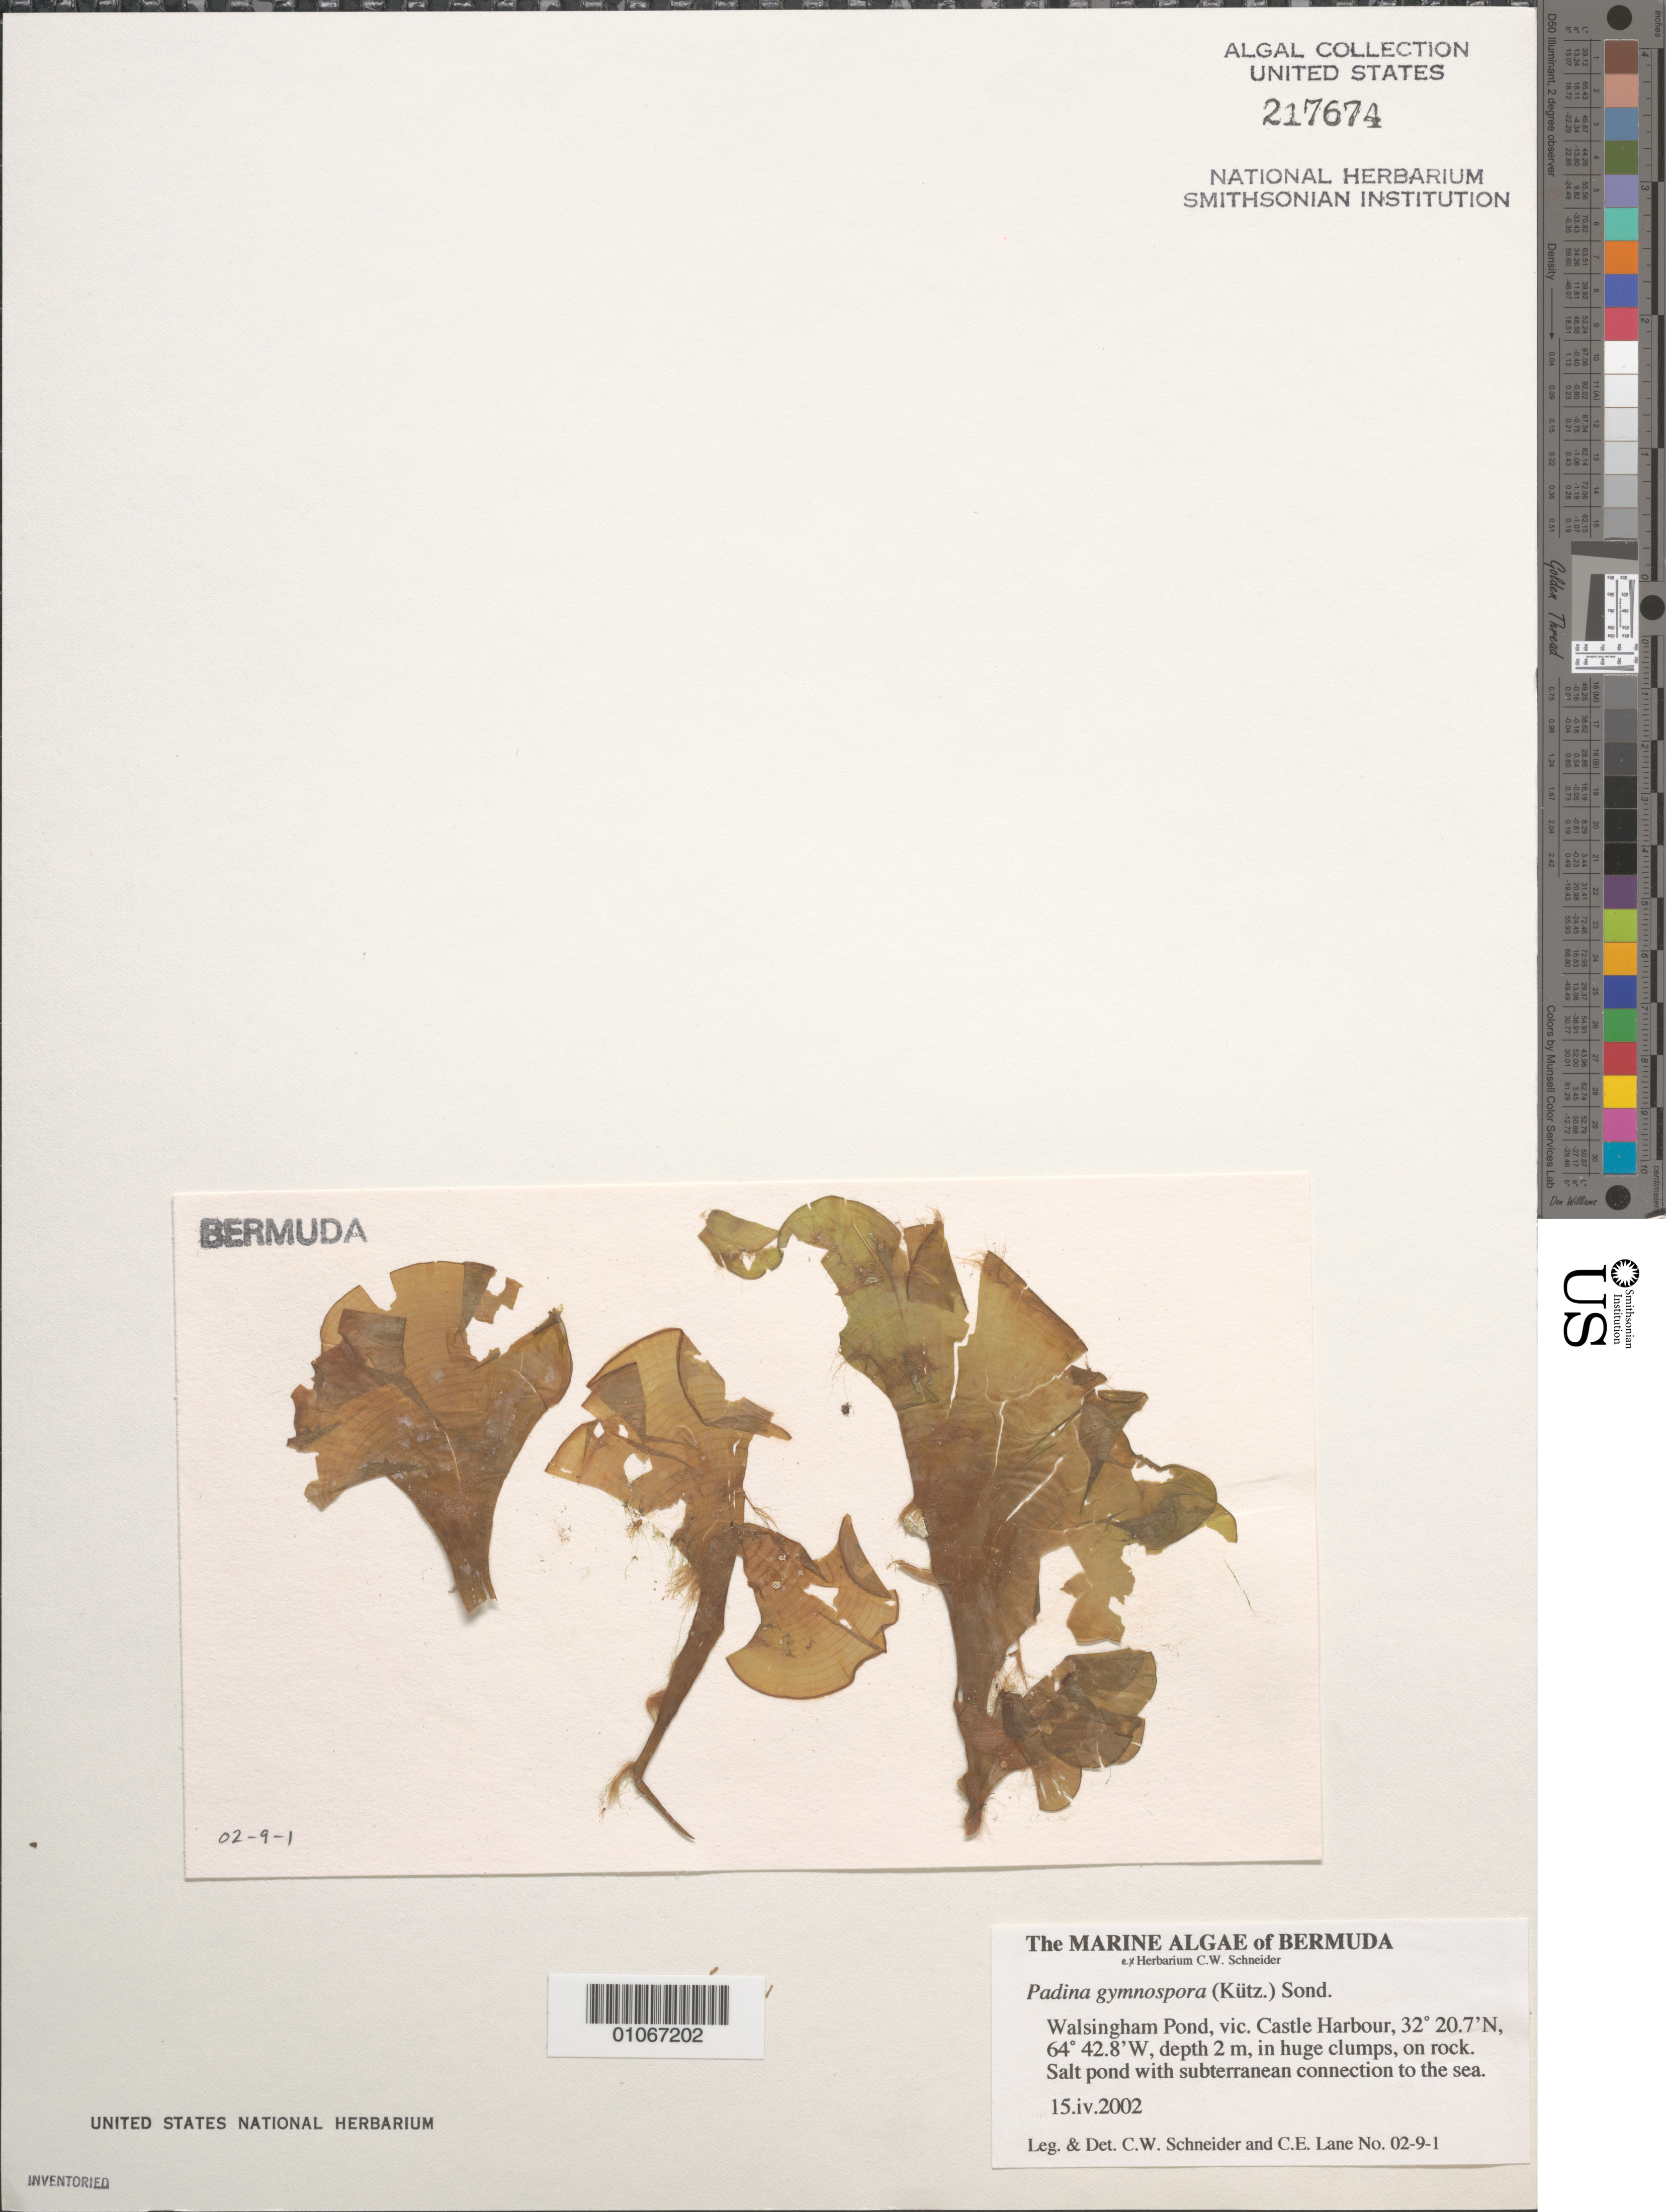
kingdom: Chromista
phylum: Ochrophyta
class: Phaeophyceae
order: Dictyotales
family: Dictyotaceae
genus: Padina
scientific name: Padina gymnospora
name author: (Kütz.) O.G. Sond.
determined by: Schneider, C. W.; Lane, C. E.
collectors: C. W. Schneider & C. E. Lane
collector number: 02-9-1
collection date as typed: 15 Apr 2002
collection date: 2002-04-15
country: Bermuda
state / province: Hamilton Parish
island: Bermuda Island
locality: Walsingham Pond, vicinity of Castle Harbour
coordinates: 32 20.7'N, 64 42.8'W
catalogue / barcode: US 217674